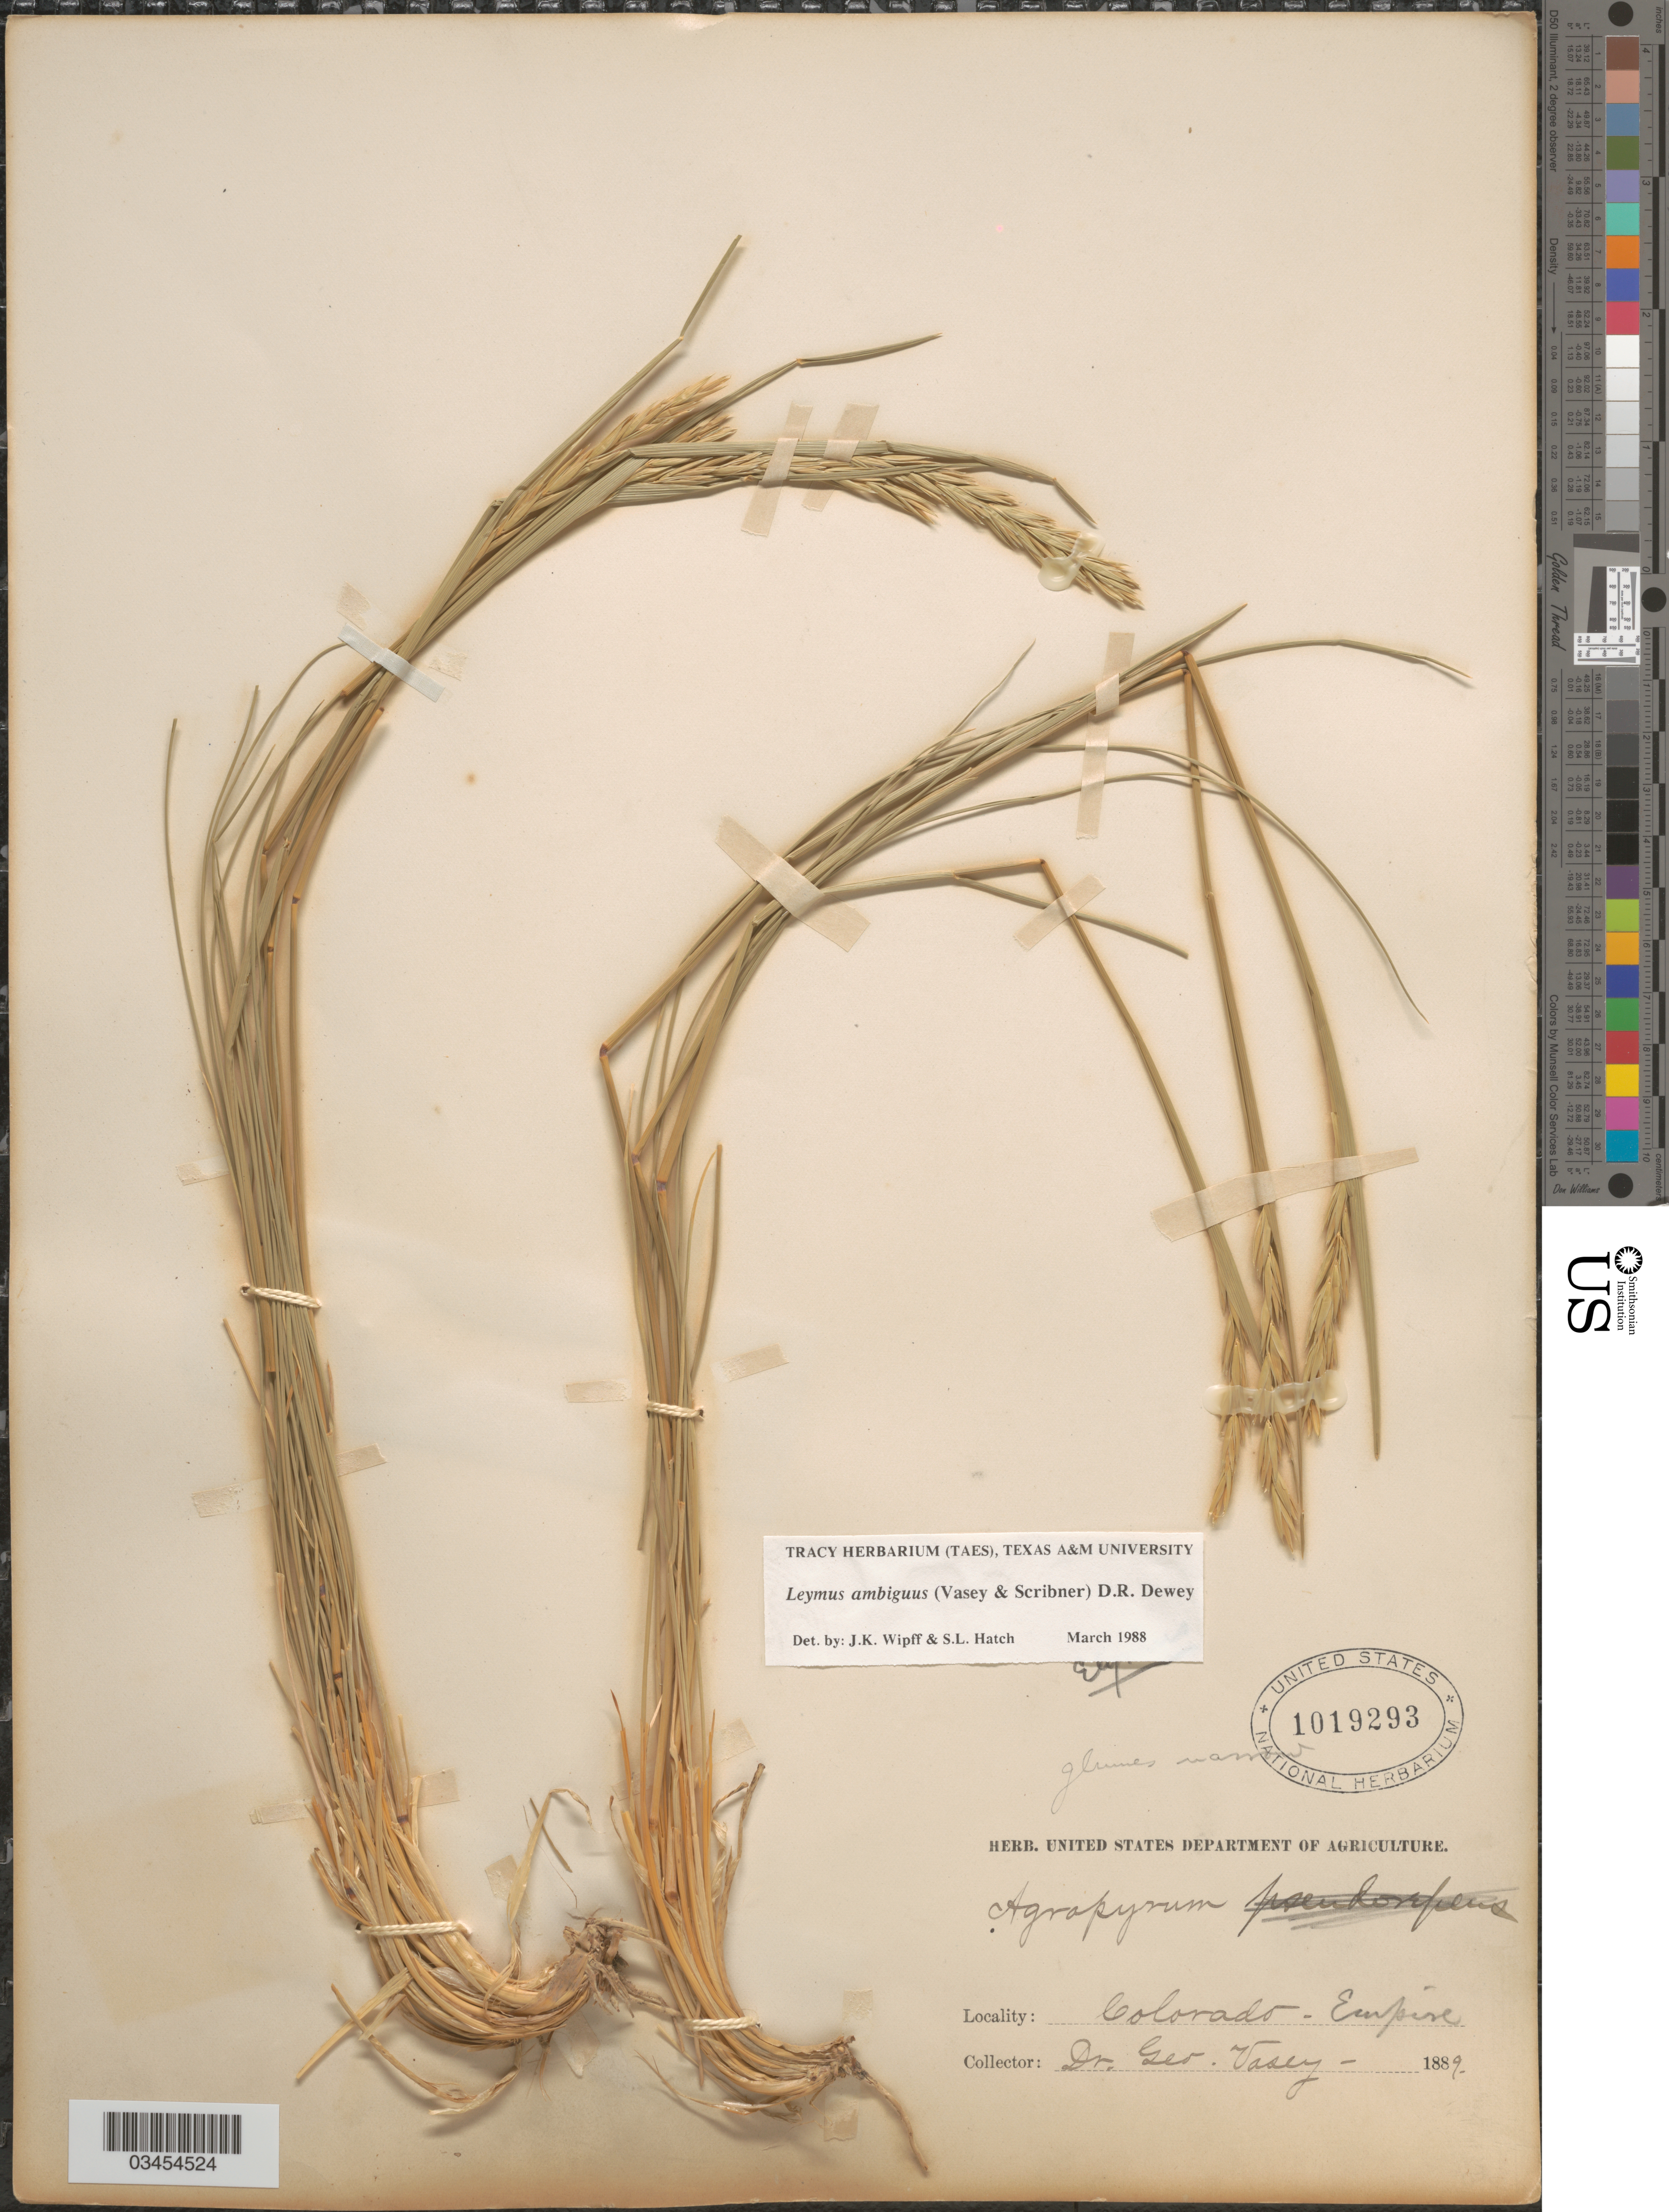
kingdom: Plantae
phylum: Tracheophyta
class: Liliopsida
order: Poales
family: Poaceae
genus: Leymus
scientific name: Leymus ambiguus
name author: (Vasey & Scribn.) Dewey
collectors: G. R. Vasey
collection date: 1889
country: United States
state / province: Colorado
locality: Empire.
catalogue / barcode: US 1019293